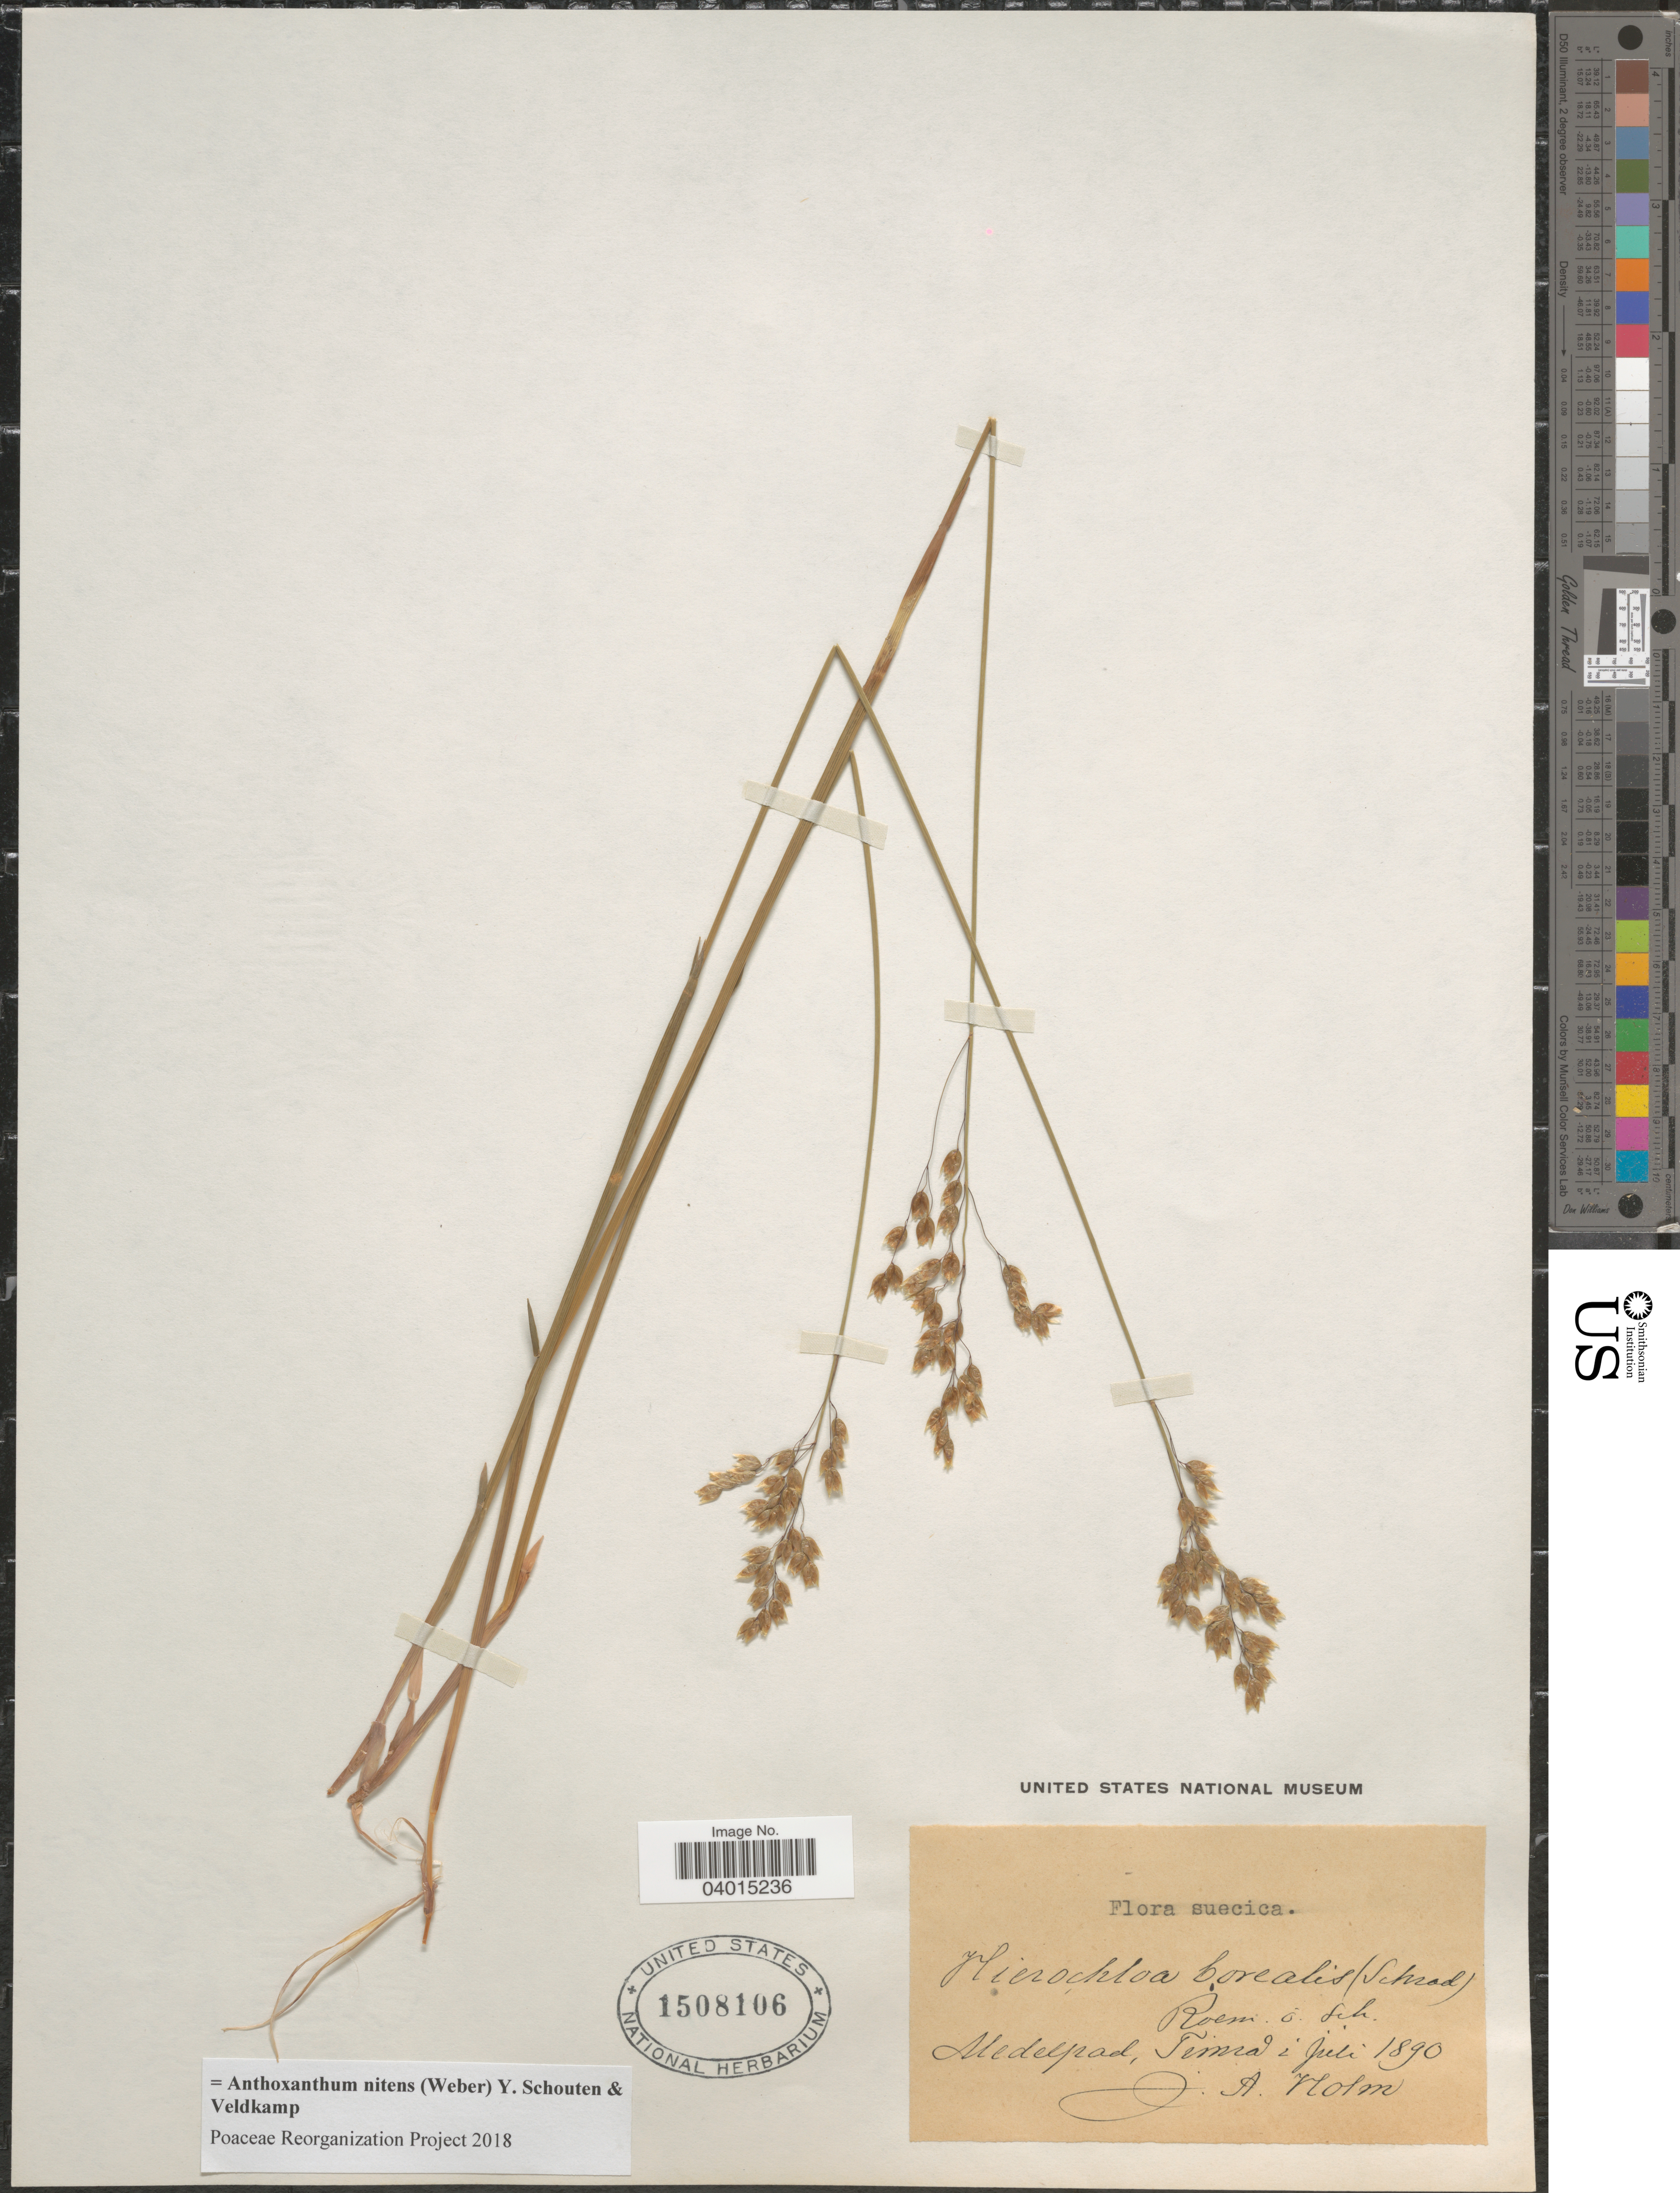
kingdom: Plantae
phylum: Tracheophyta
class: Liliopsida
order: Poales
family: Poaceae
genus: Anthoxanthum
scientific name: Anthoxanthum nitens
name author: (G.H. Weber) R.T.A. Schouten & Veldkamp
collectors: A. Holm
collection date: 1890-07-01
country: Sweden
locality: Suecica. Medelpad, Timra.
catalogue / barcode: US 1508106